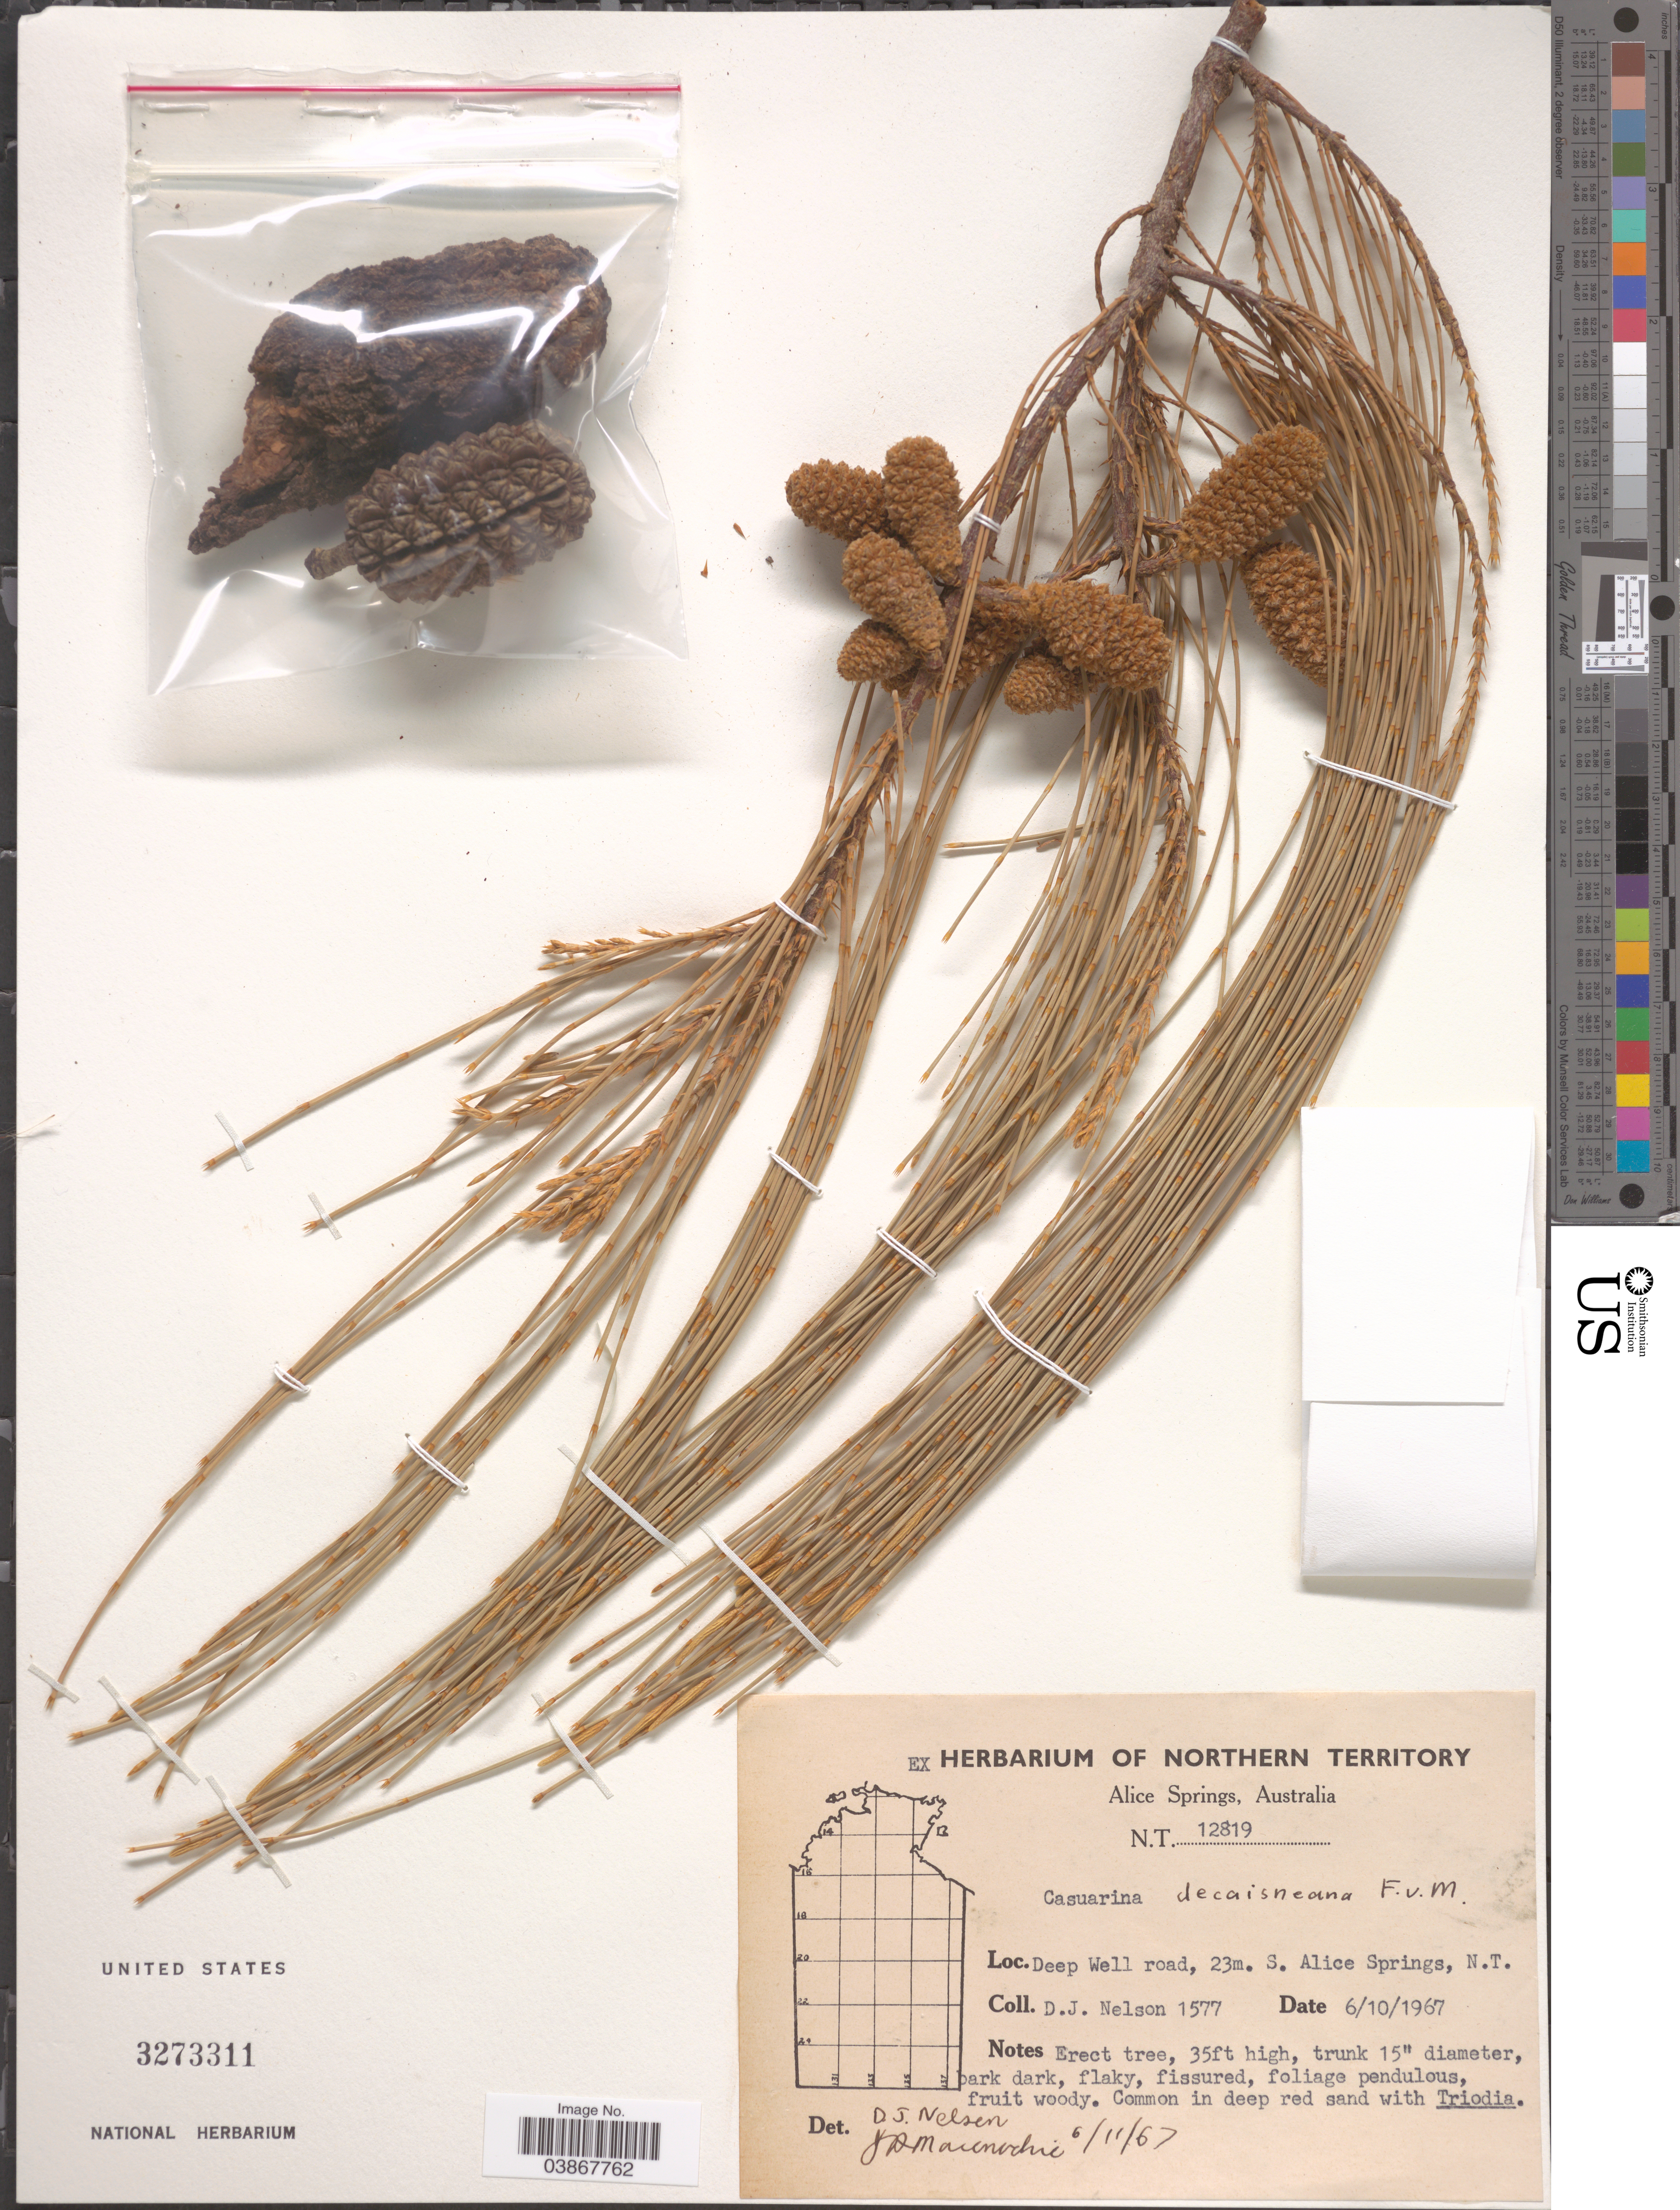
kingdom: Plantae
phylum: Tracheophyta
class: Magnoliopsida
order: Fagales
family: Casuarinaceae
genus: Casuarina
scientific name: Casuarina decaisneana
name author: F. Muell.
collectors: D. J. Nelson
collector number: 1577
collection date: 1967-10-06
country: Australia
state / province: Northern Territory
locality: Alice Springs. Deep Well road, 23m. S. Alice Springs, N.T.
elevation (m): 23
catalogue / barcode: US 3273311